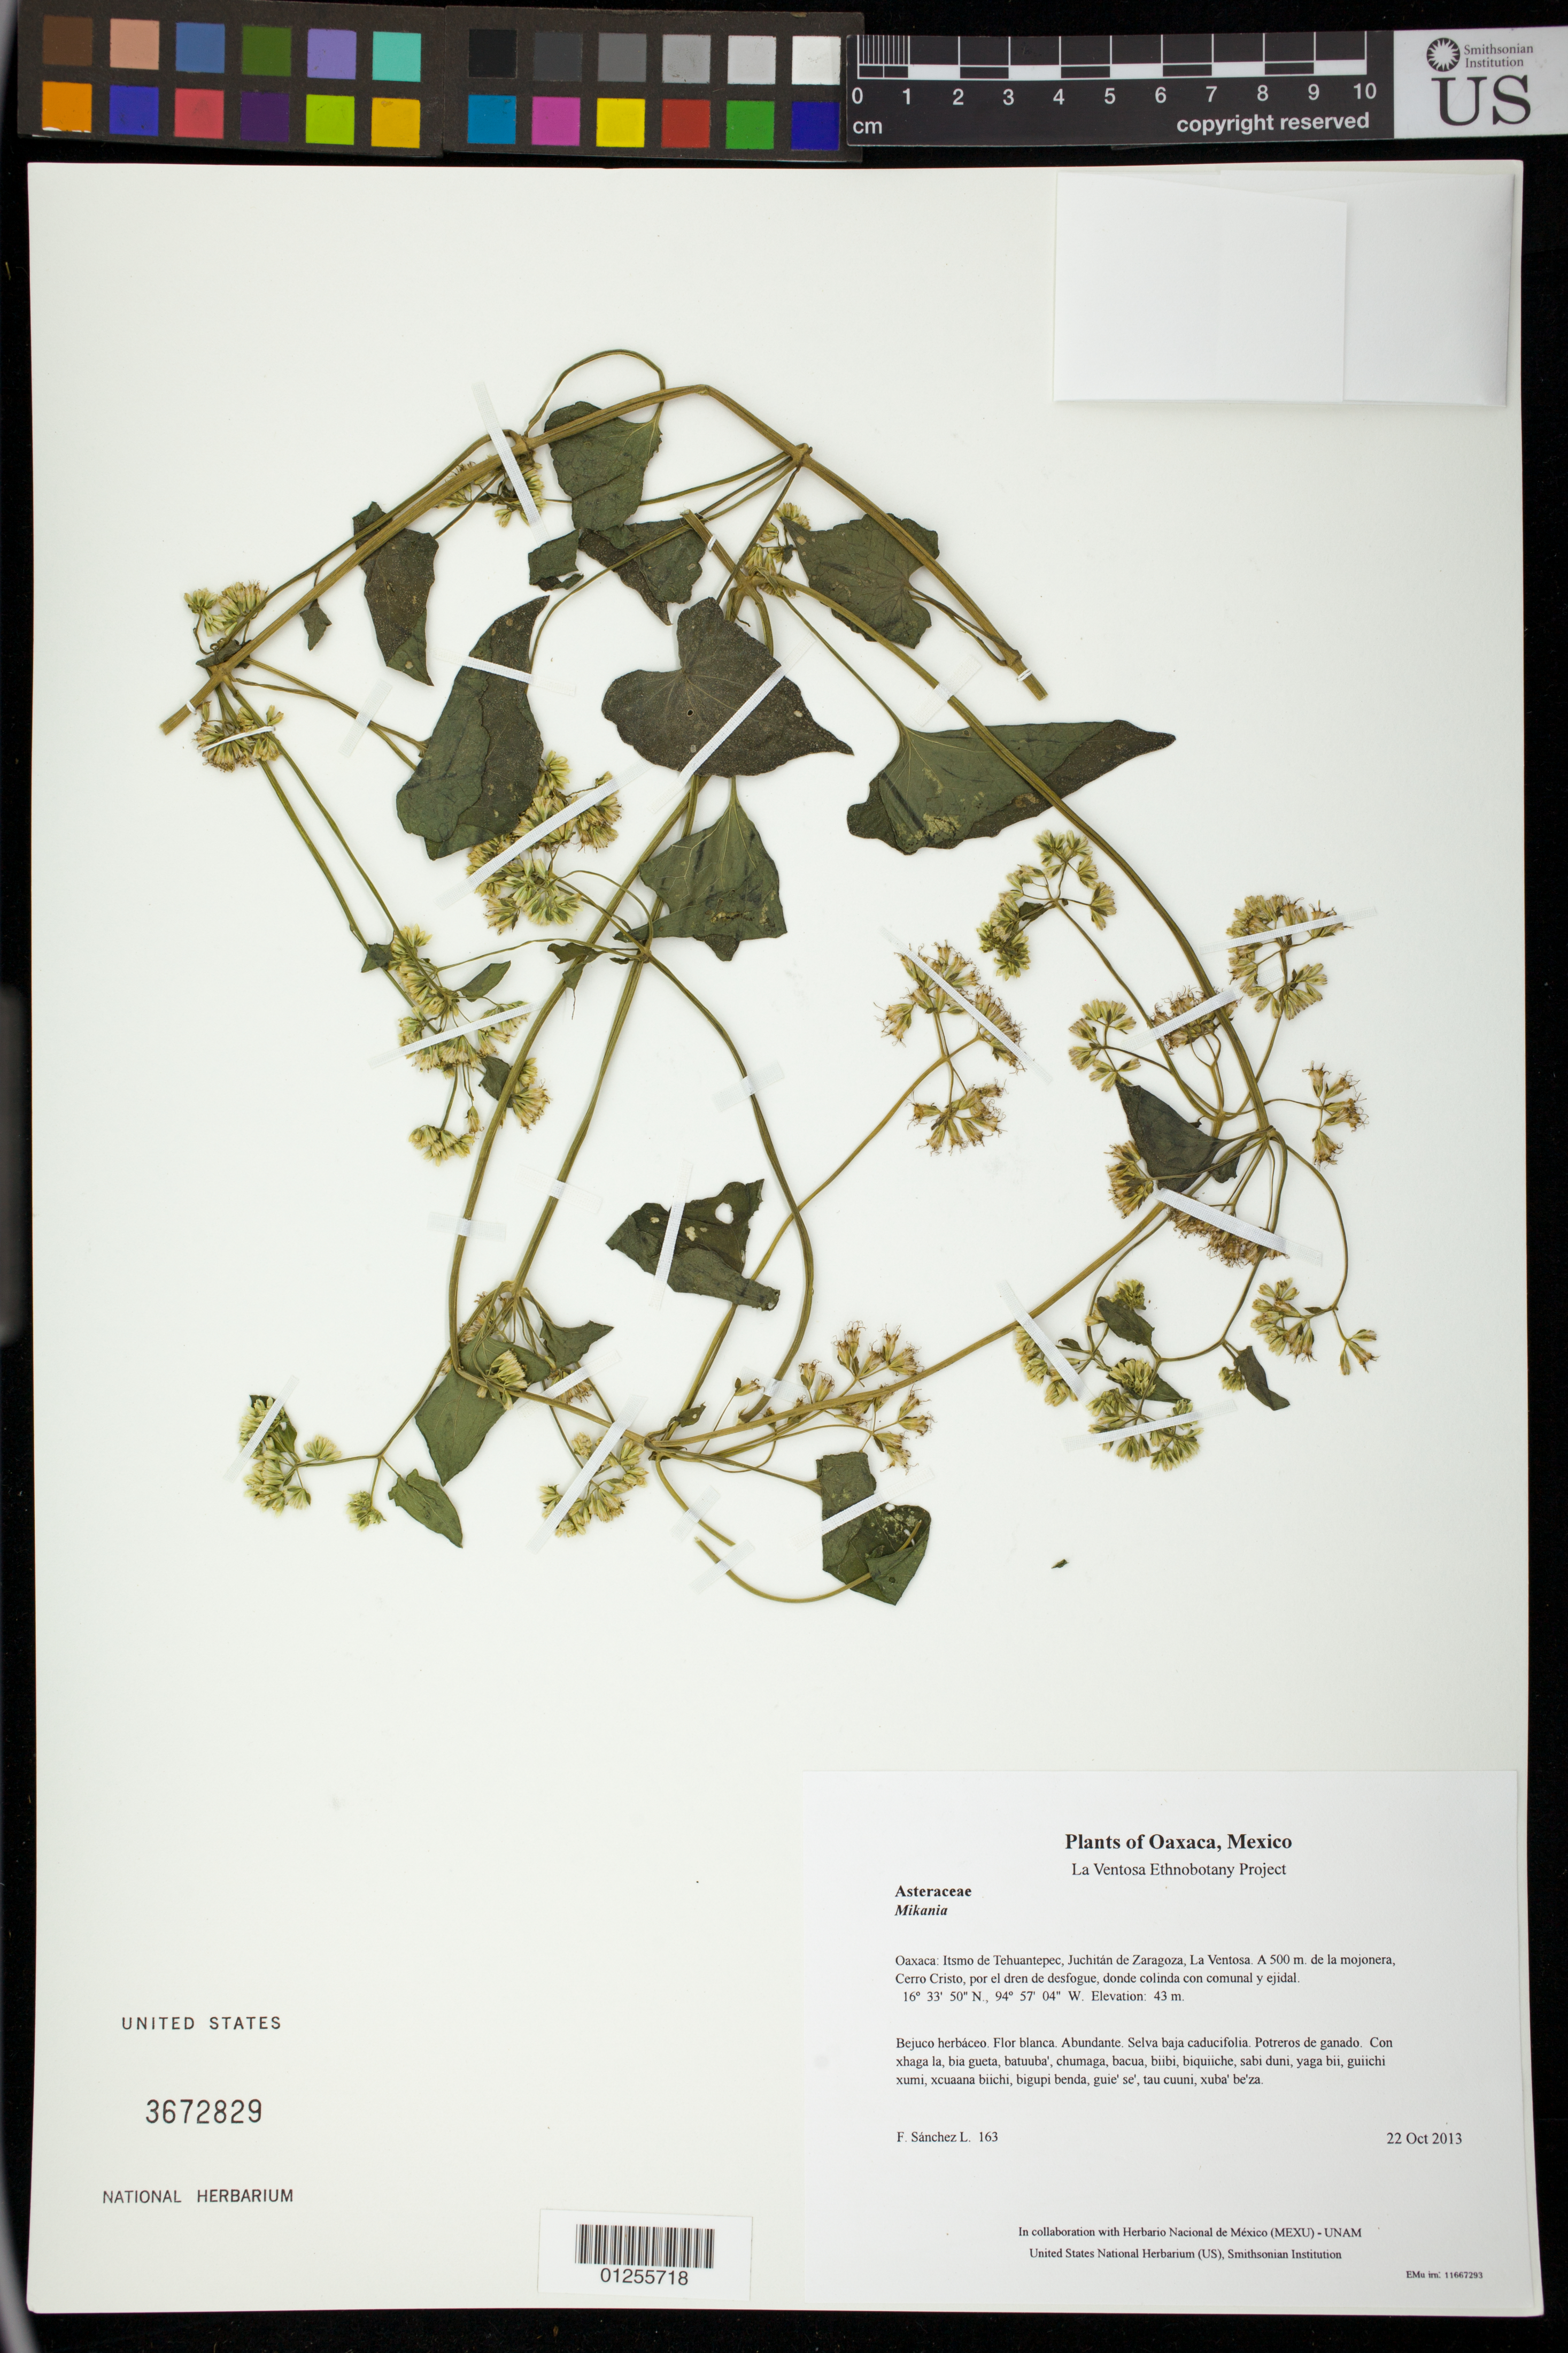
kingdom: Plantae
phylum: Tracheophyta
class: Magnoliopsida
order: Asterales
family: Asteraceae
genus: Mikania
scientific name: Mikania micrantha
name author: Kunth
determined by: Robinson, Harold E.; Edwards, Robert D.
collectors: F. Sánchez L.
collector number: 163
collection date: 2013-10-22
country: Mexico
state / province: Oaxaca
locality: Itsmo de Tehuantepec, Juchitán de Zaragoza, La Ventosa. A 500 m. de la mojonera, Cerro Cristo, por el dren de desfogue, donde colinda con comunal y ejidal.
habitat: Selva baja caducifolia. Potreros de ganado.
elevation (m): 43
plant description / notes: MEXU, US; Guixi luba'. Guie' naquichi'. Stale.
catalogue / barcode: US 3672829